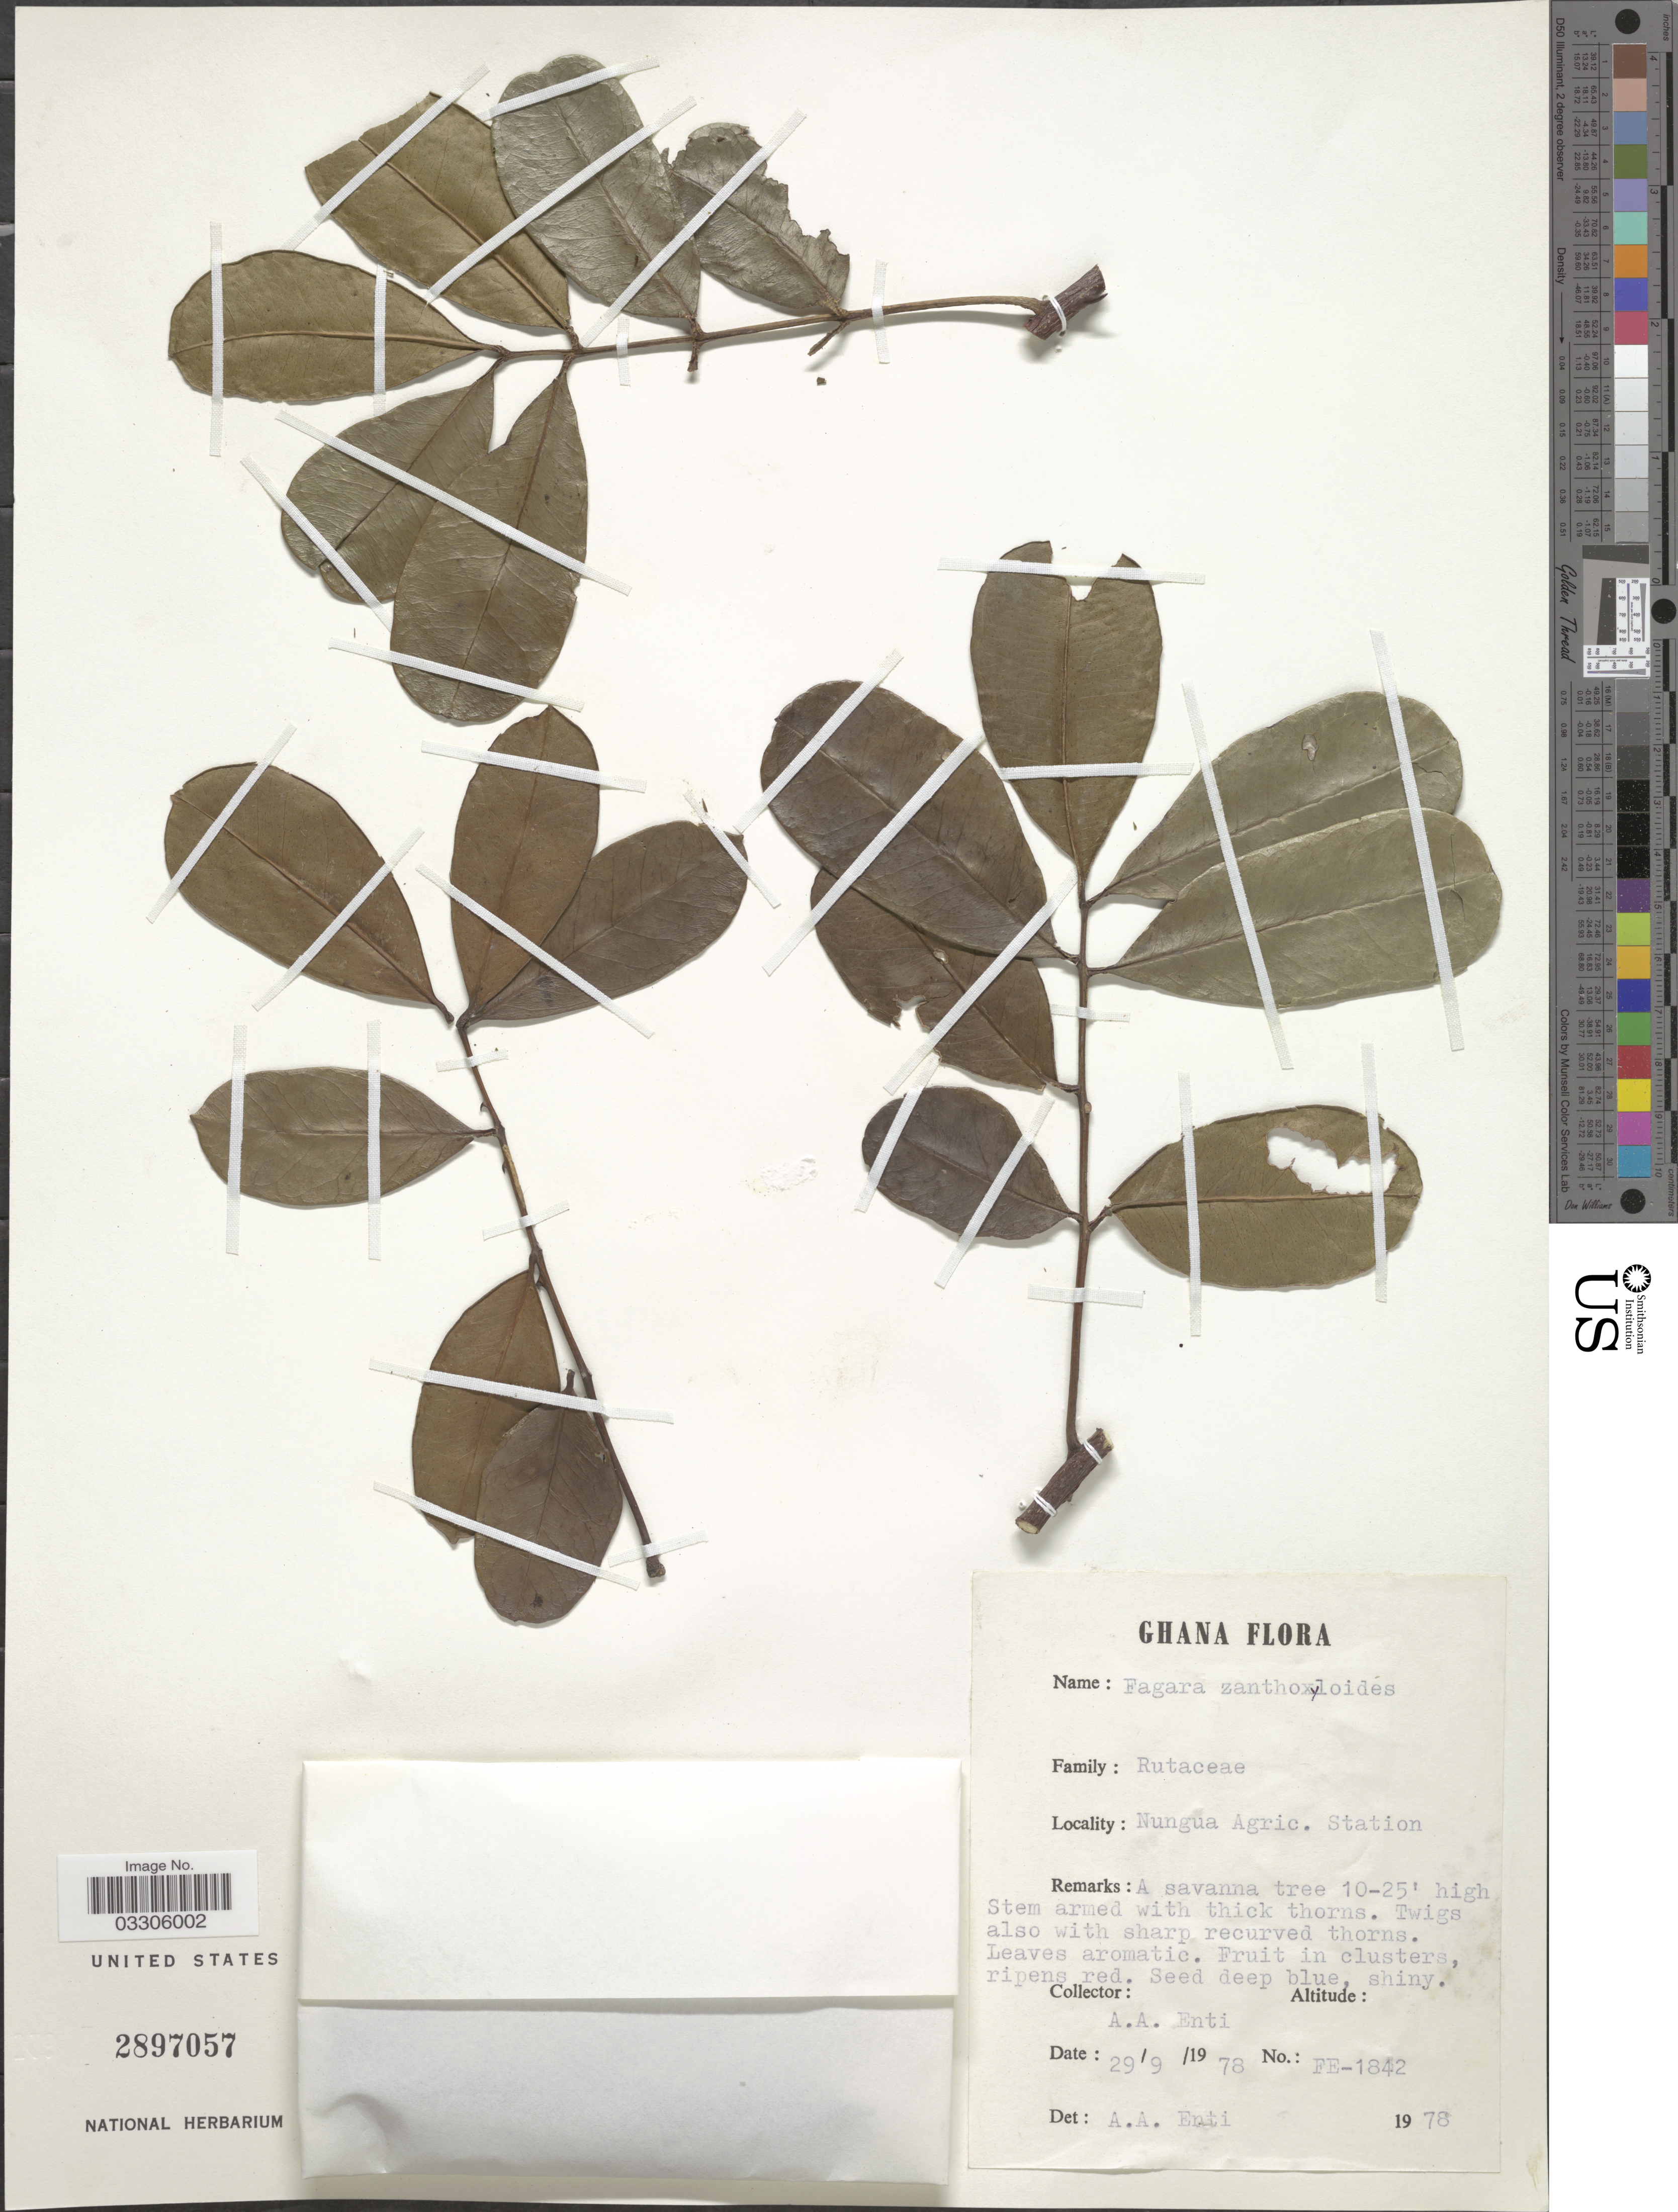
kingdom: Plantae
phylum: Tracheophyta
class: Magnoliopsida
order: Sapindales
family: Rutaceae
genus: Zanthoxylum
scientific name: Zanthoxylum zanthoxyloides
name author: (Lam.) Zepernick & Timler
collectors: A. Enti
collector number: FE-1842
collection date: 1978-09-29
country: Ghana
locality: Nungua Agric. Station.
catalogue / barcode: US 2897057